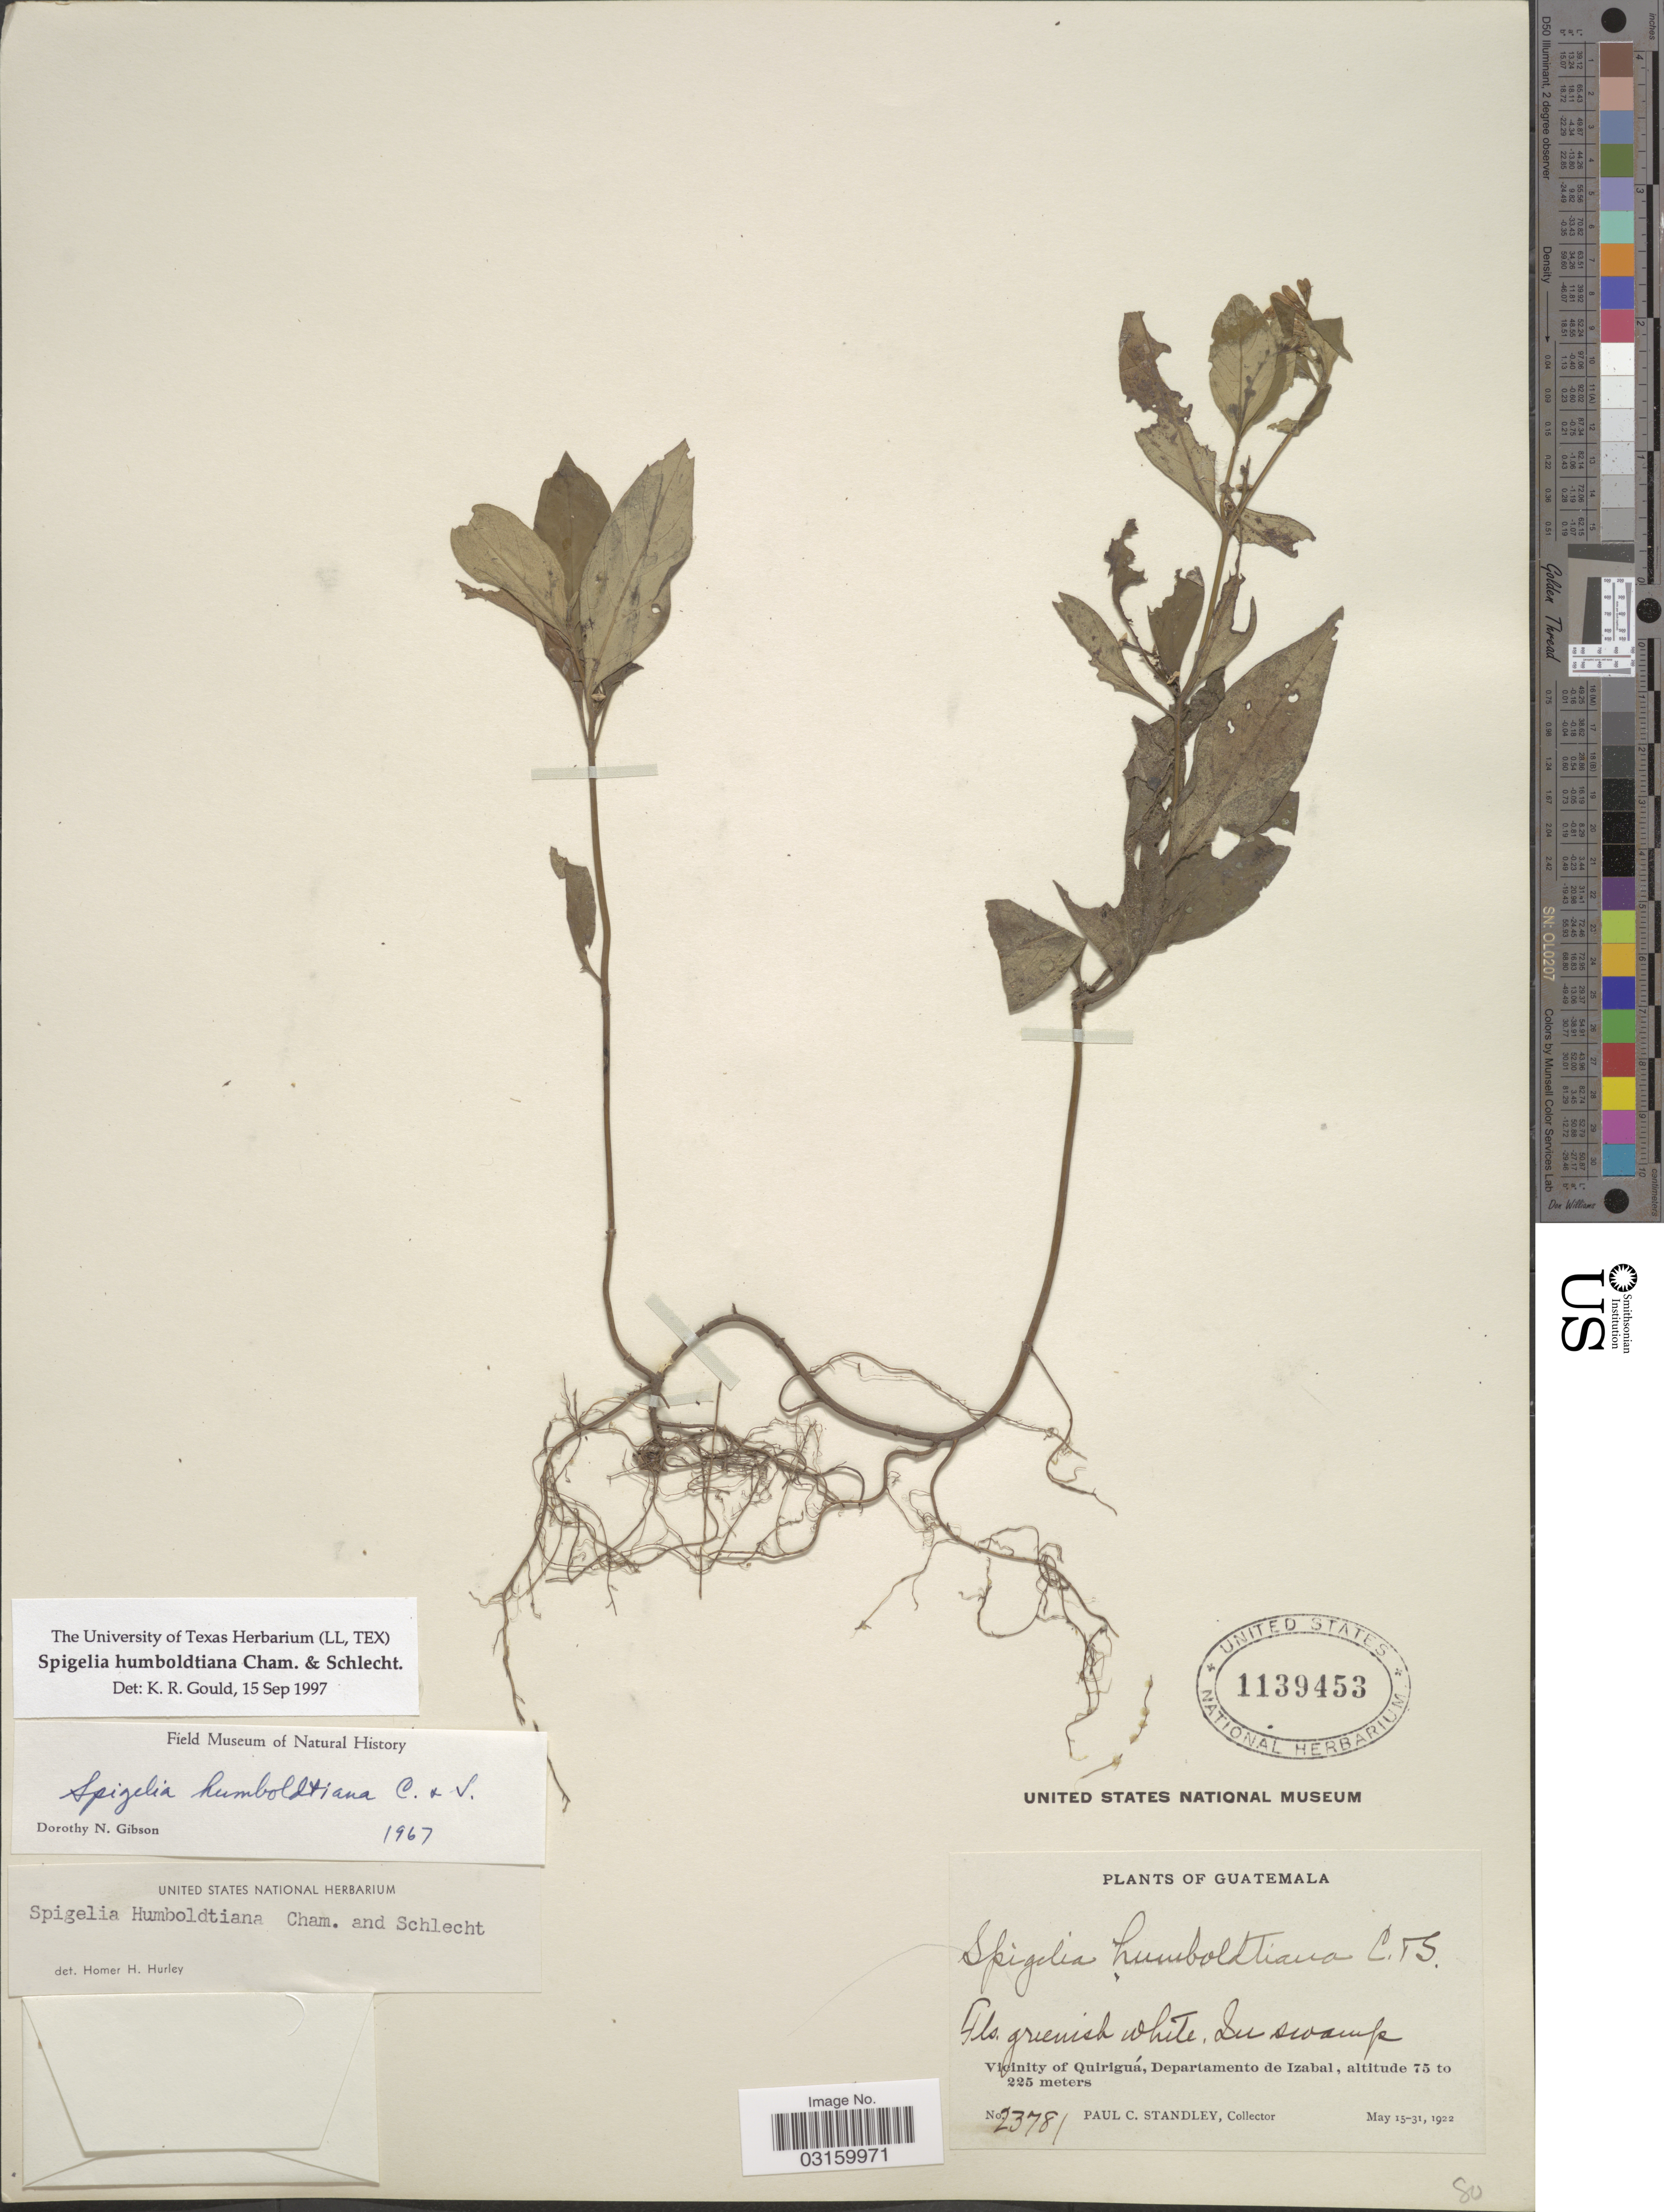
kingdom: Plantae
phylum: Tracheophyta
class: Magnoliopsida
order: Gentianales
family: Loganiaceae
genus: Spigelia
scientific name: Spigelia humboldtiana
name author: Cham. & Schltdl.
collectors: P. C. Standley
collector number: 23781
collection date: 1922-05-15/1922-05-31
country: Guatemala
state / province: Izabal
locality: Vicinity of Quiriguá, Departamento de Izabal.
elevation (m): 75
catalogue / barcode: US 1139453